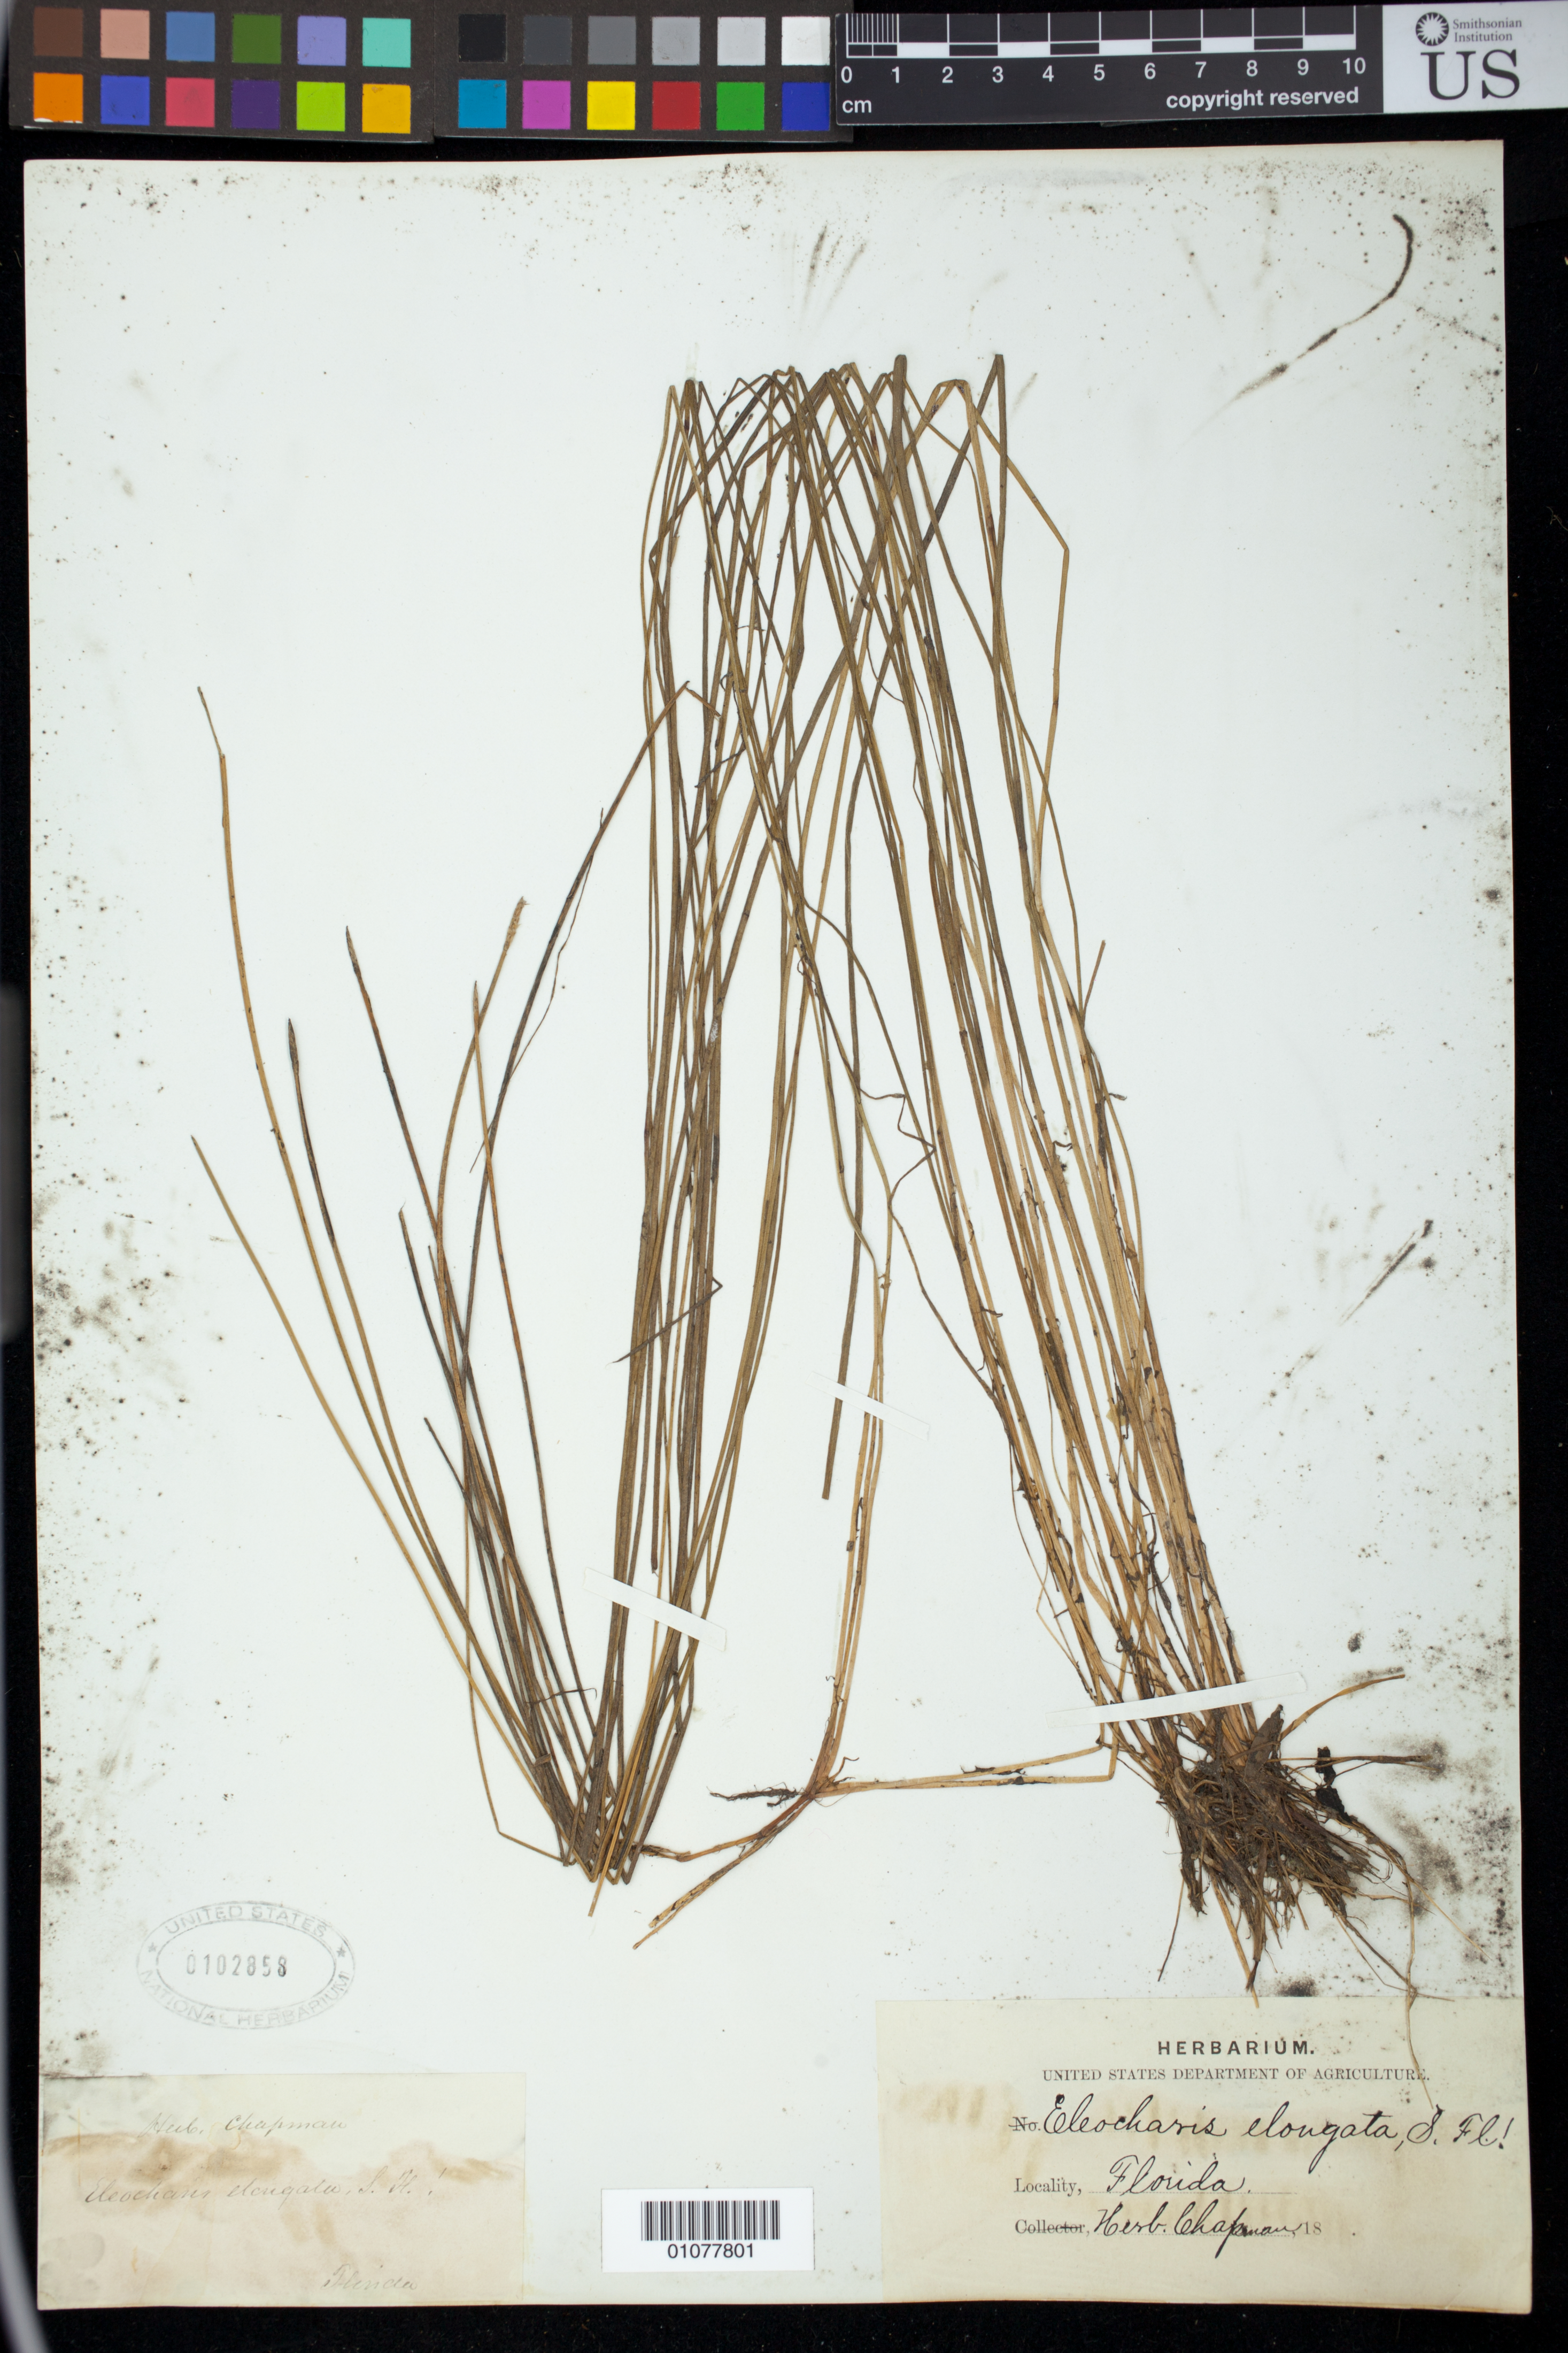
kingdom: Plantae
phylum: Tracheophyta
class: Liliopsida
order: Poales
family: Cyperaceae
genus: Eleocharis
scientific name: Eleocharis elongata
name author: Chapm.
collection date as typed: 18??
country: United States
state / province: Florida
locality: Florida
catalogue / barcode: US 102858